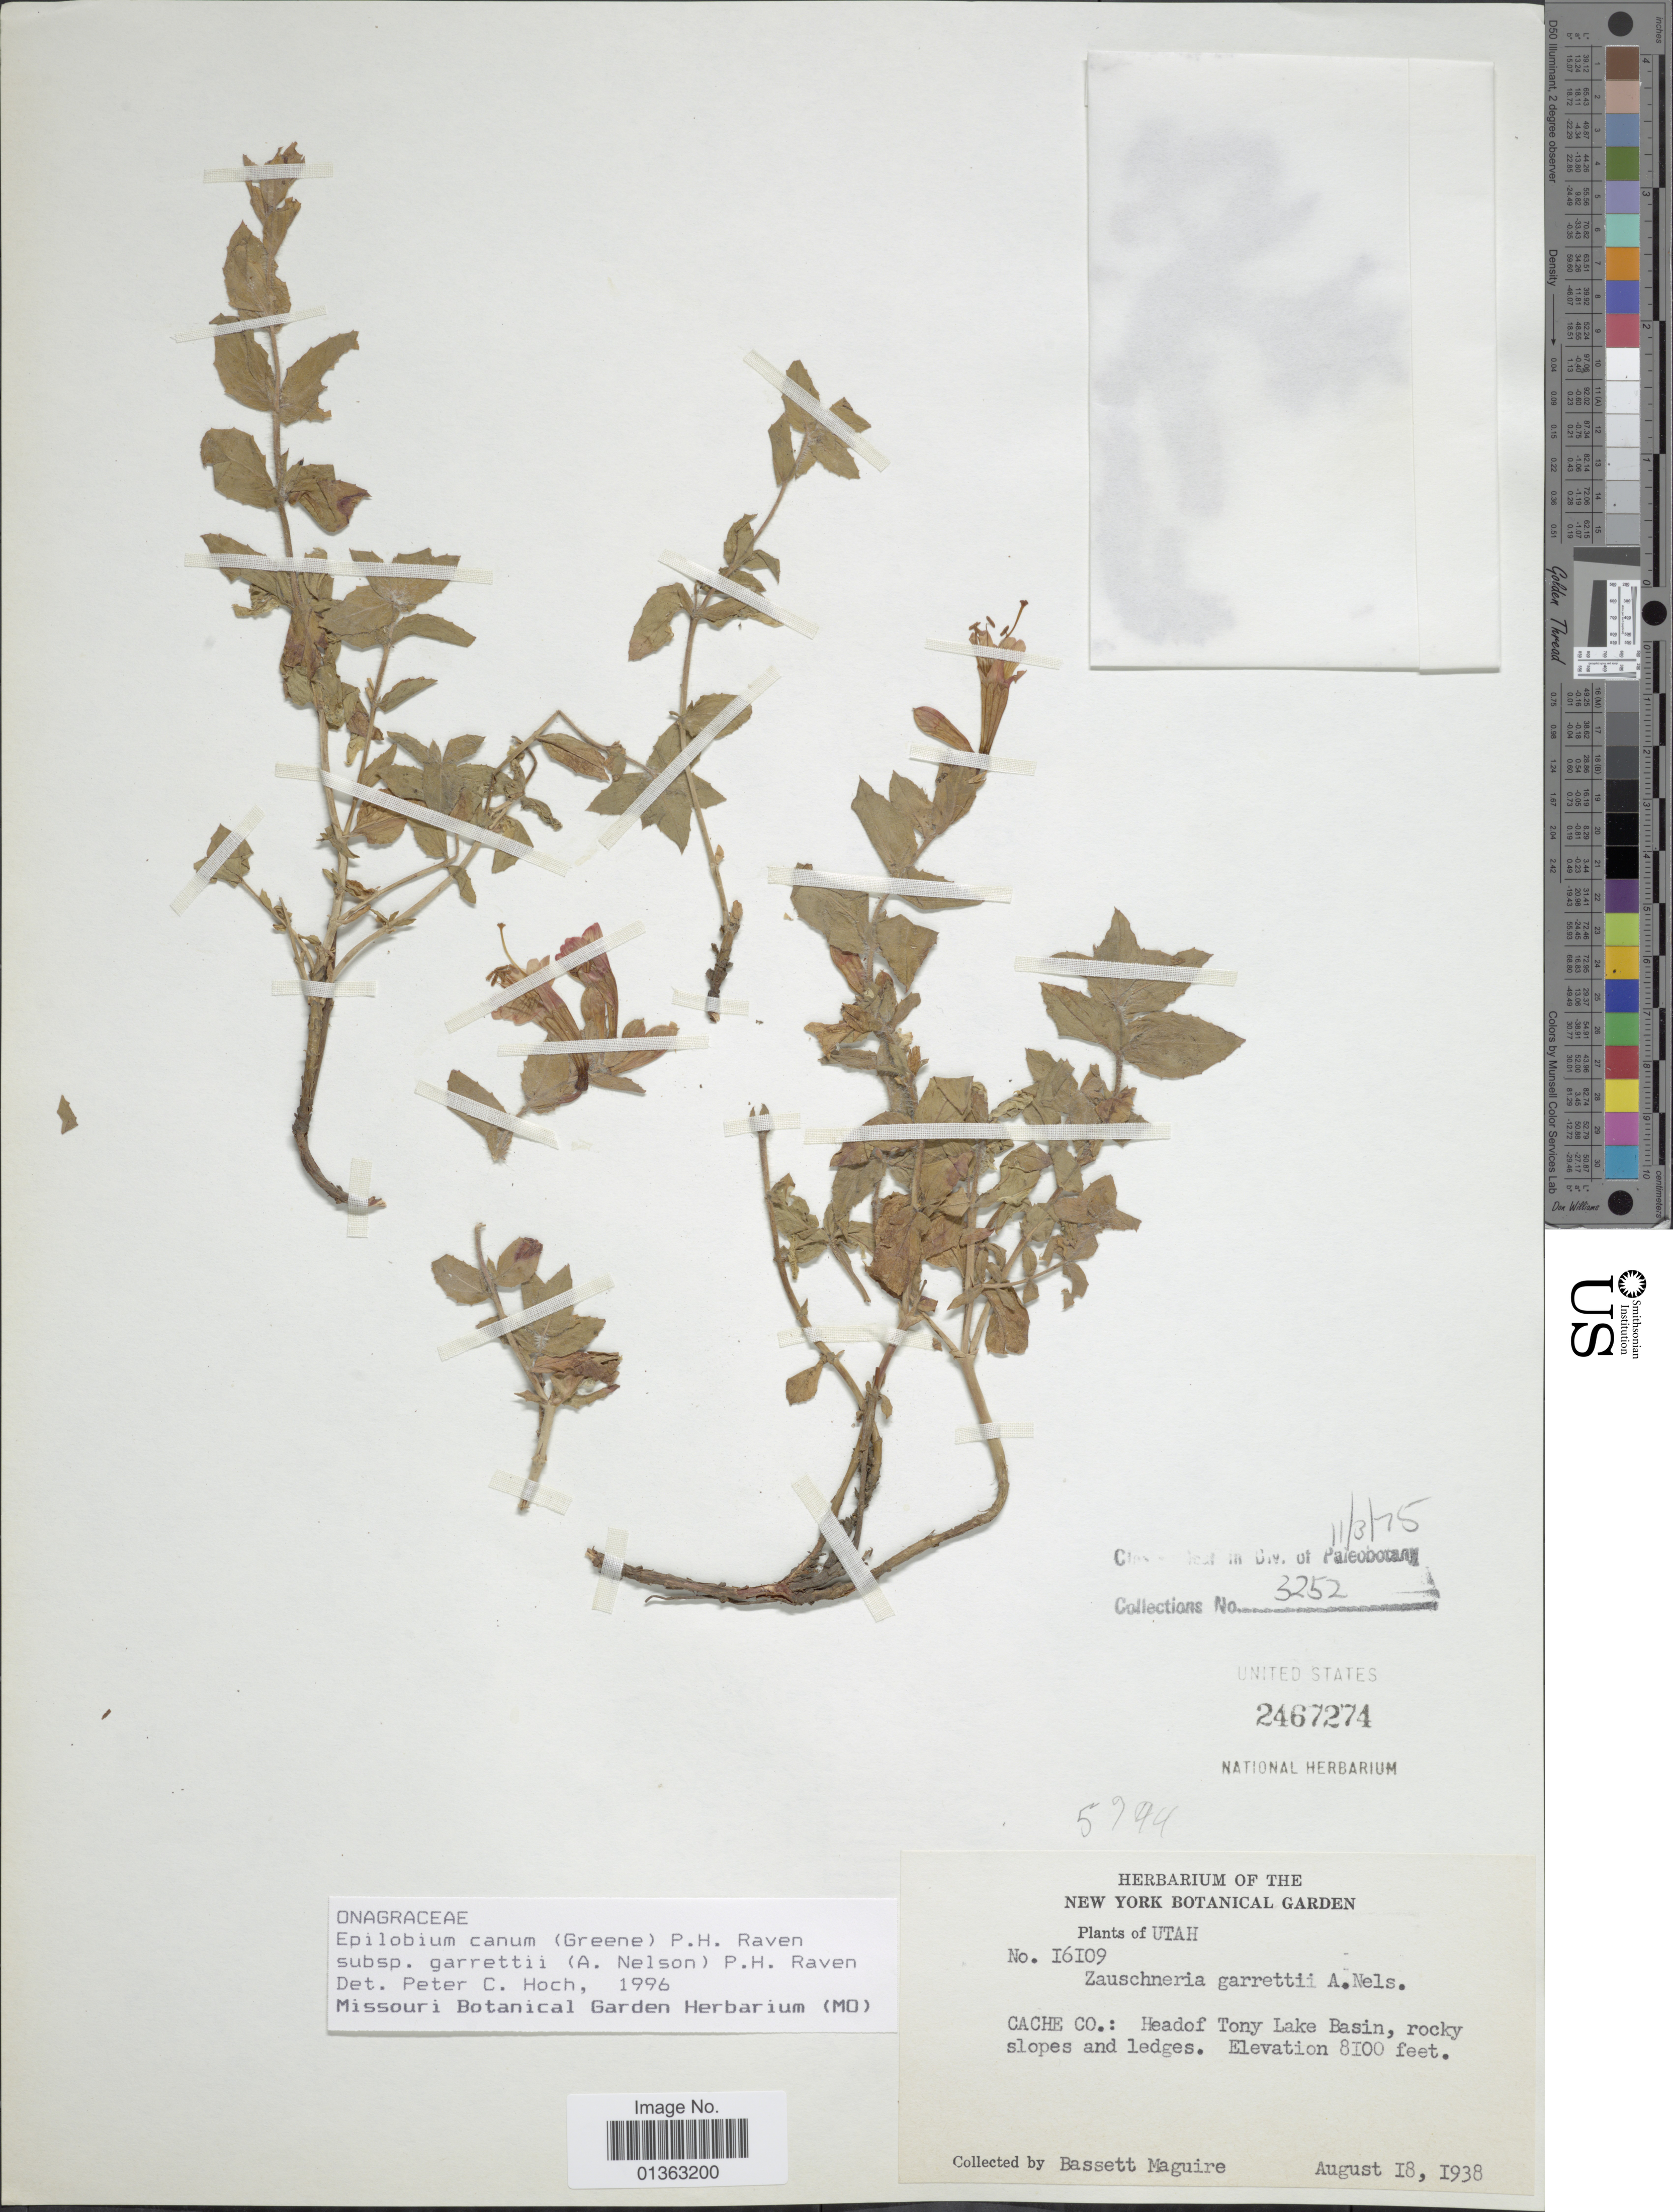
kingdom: Plantae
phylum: Tracheophyta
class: Magnoliopsida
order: Myrtales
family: Onagraceae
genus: Epilobium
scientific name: Epilobium canum subsp. garrettii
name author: (A. Nelson) P.H. Raven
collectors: B. Maguire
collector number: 16109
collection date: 1938-08-18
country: United States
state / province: Utah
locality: Cache Co.: Head of Tony Lake Basin.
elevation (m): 2469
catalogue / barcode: US 2467274